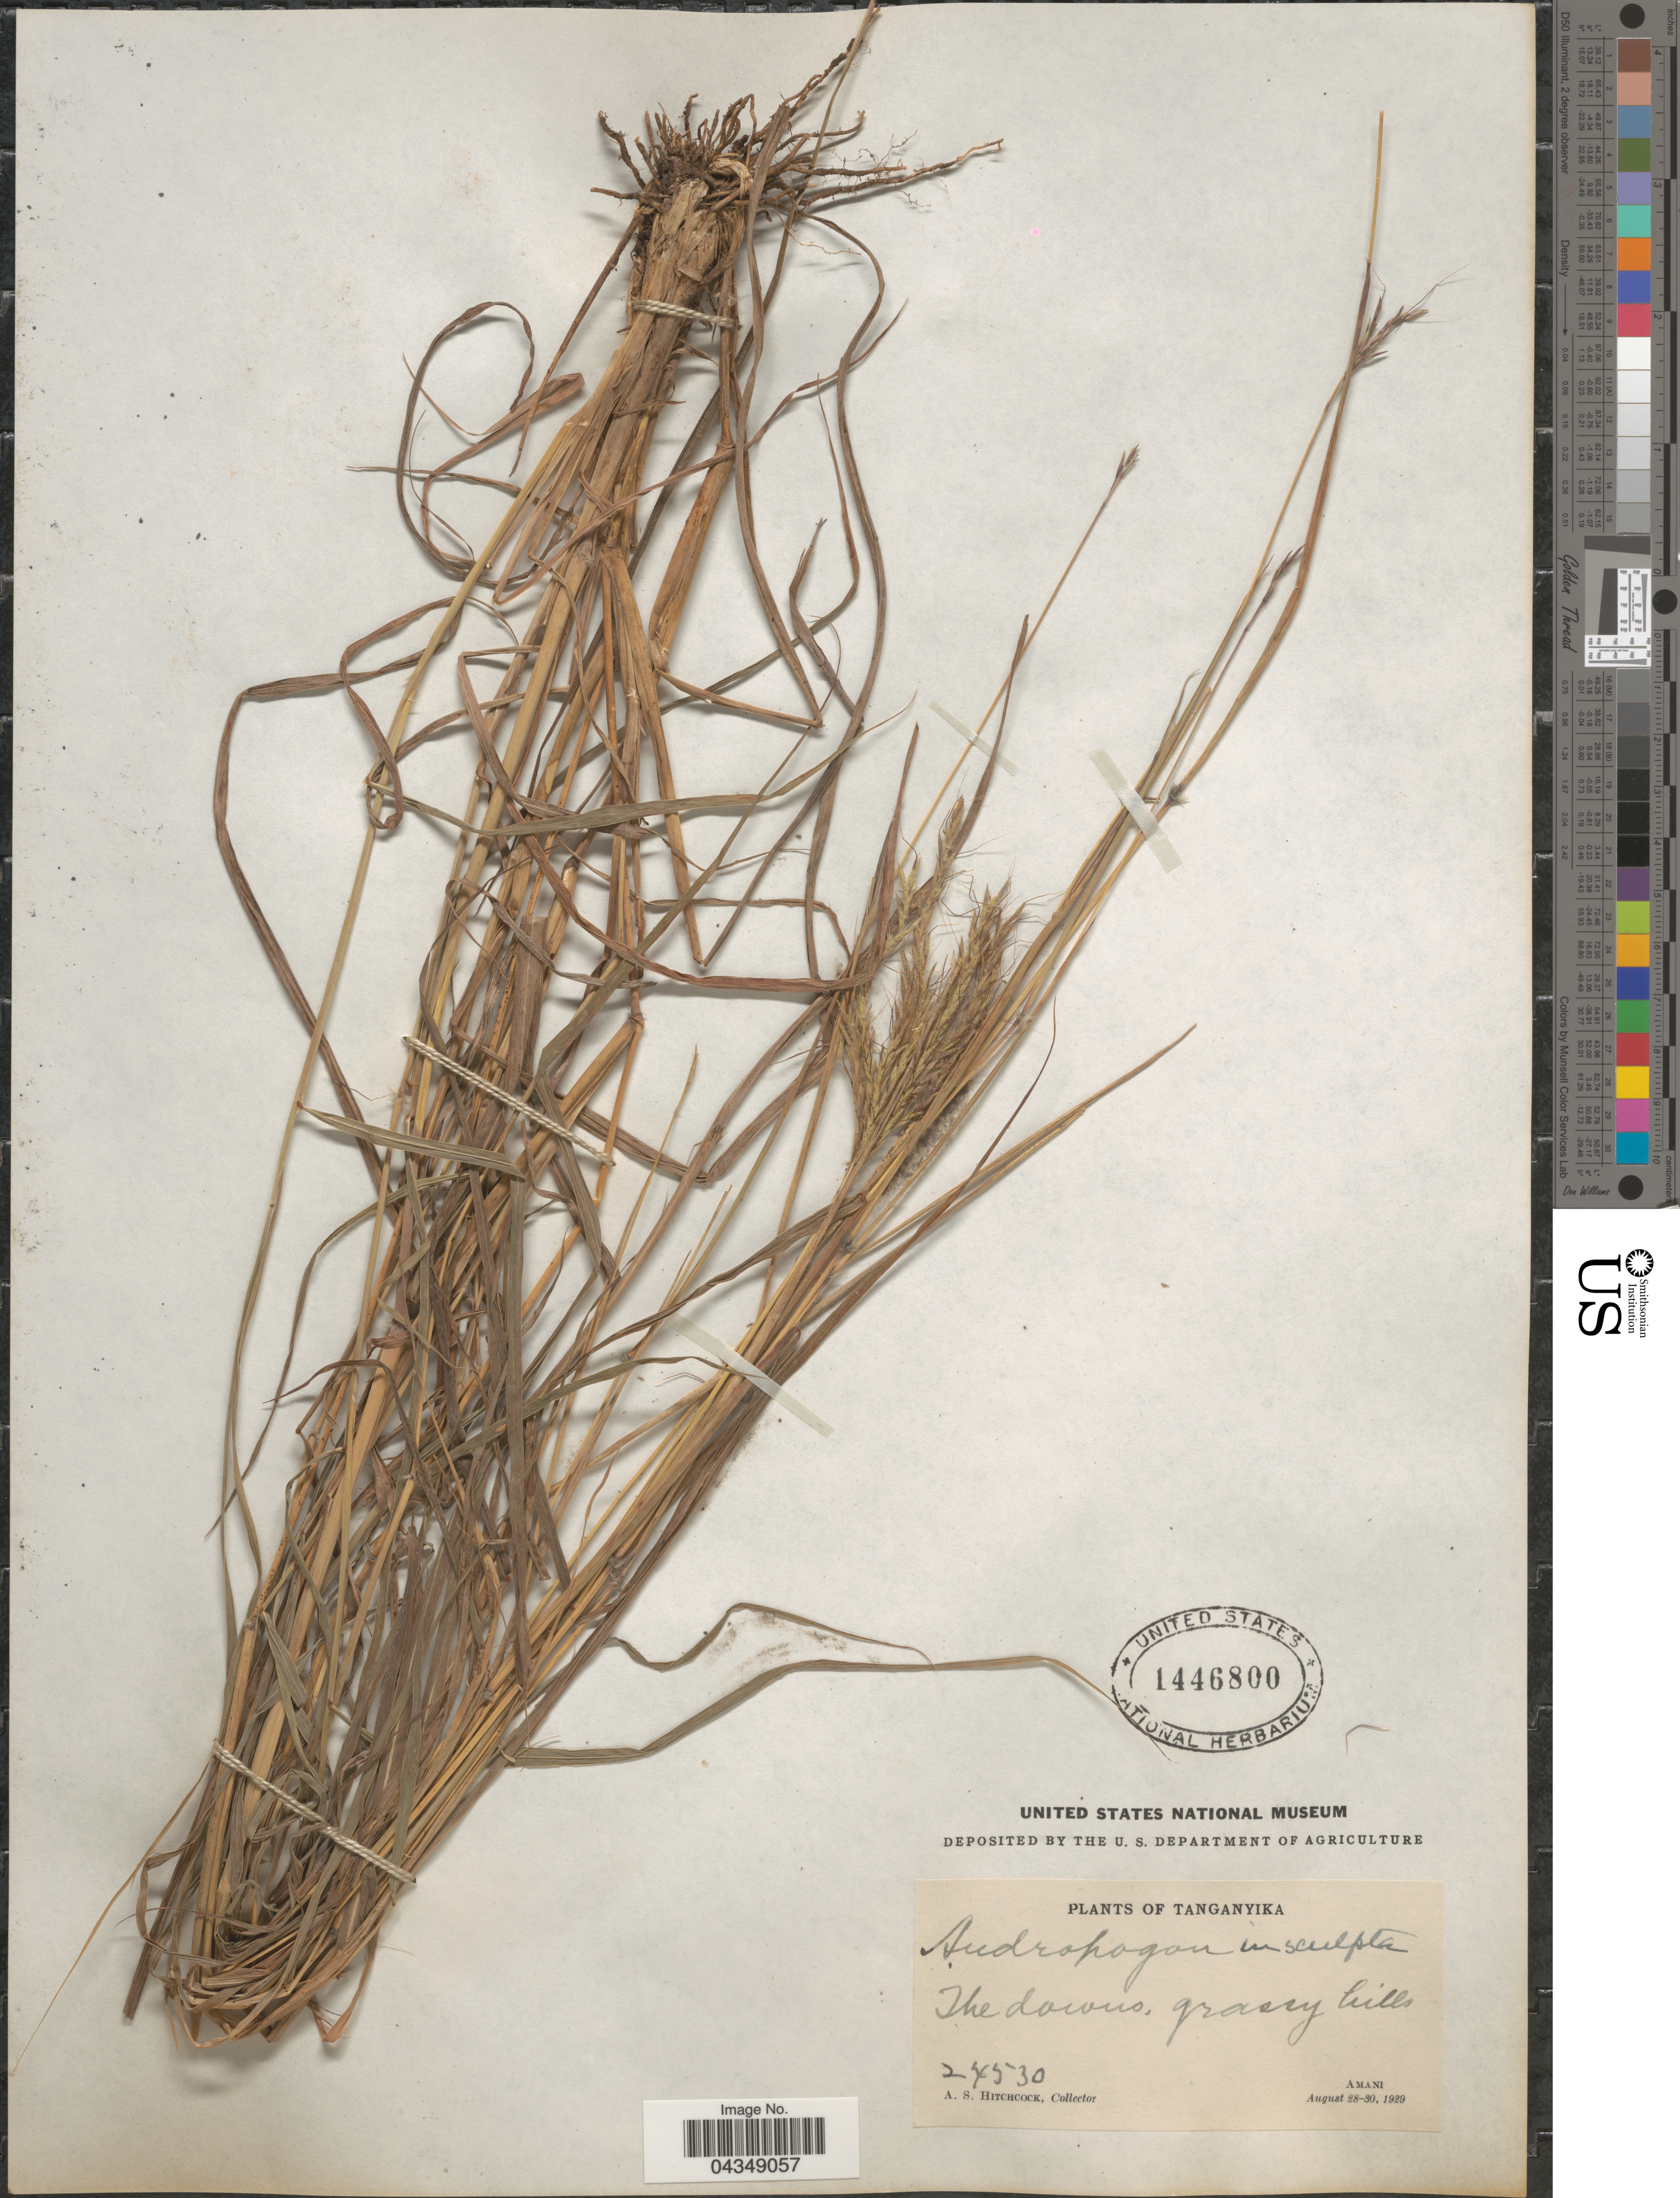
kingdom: Plantae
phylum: Tracheophyta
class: Liliopsida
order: Poales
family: Poaceae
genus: Bothriochloa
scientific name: Bothriochloa insculpta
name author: (Hochst. ex A. Rich.) A. Camus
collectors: A. S. Hitchcock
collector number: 24530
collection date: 1929-08-28/1929-08-30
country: Tanzania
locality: Tanganyika. The downs, grassy hills. Amani.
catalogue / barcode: US 1446800